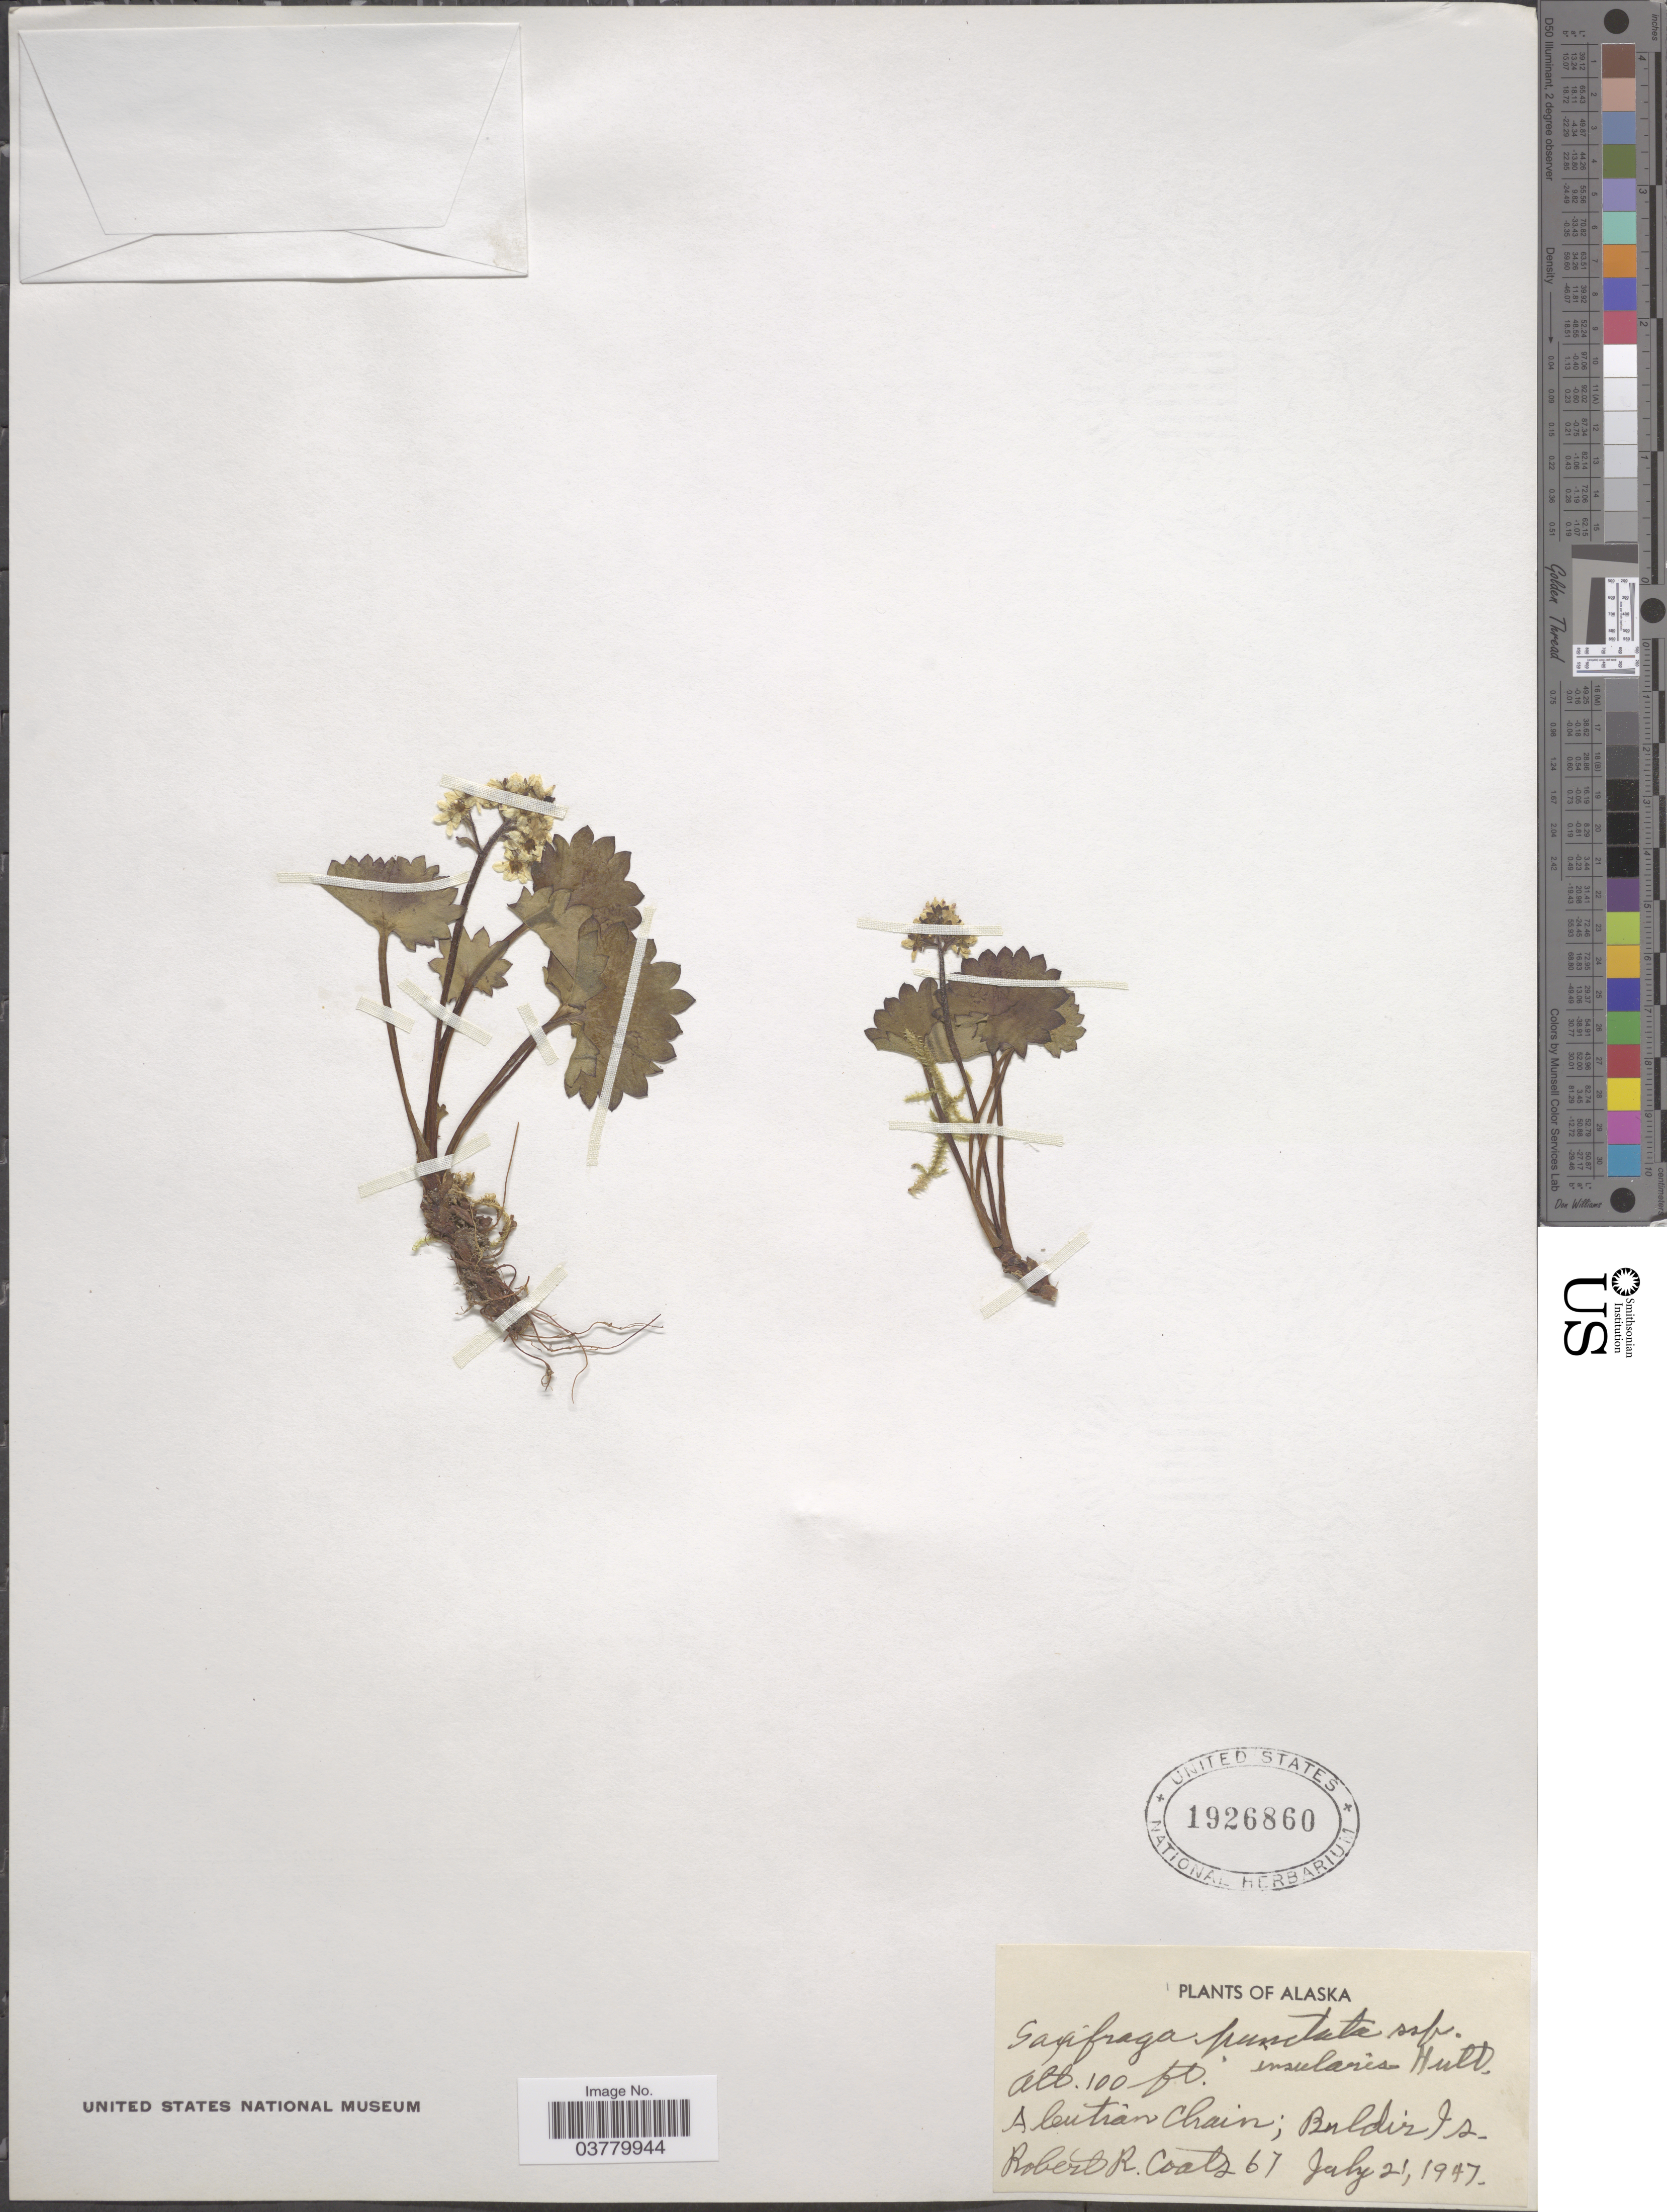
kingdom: Plantae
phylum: Tracheophyta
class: Magnoliopsida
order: Saxifragales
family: Saxifragaceae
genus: Micranthes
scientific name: Micranthes nelsoniana var. insularis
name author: (Hultén) Gornall & H. Ohba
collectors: R. Coats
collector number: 61*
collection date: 1947-07-21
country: United States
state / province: Alaska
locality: Aleutian Chain; Buldir Is.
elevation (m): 30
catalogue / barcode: US 1926860